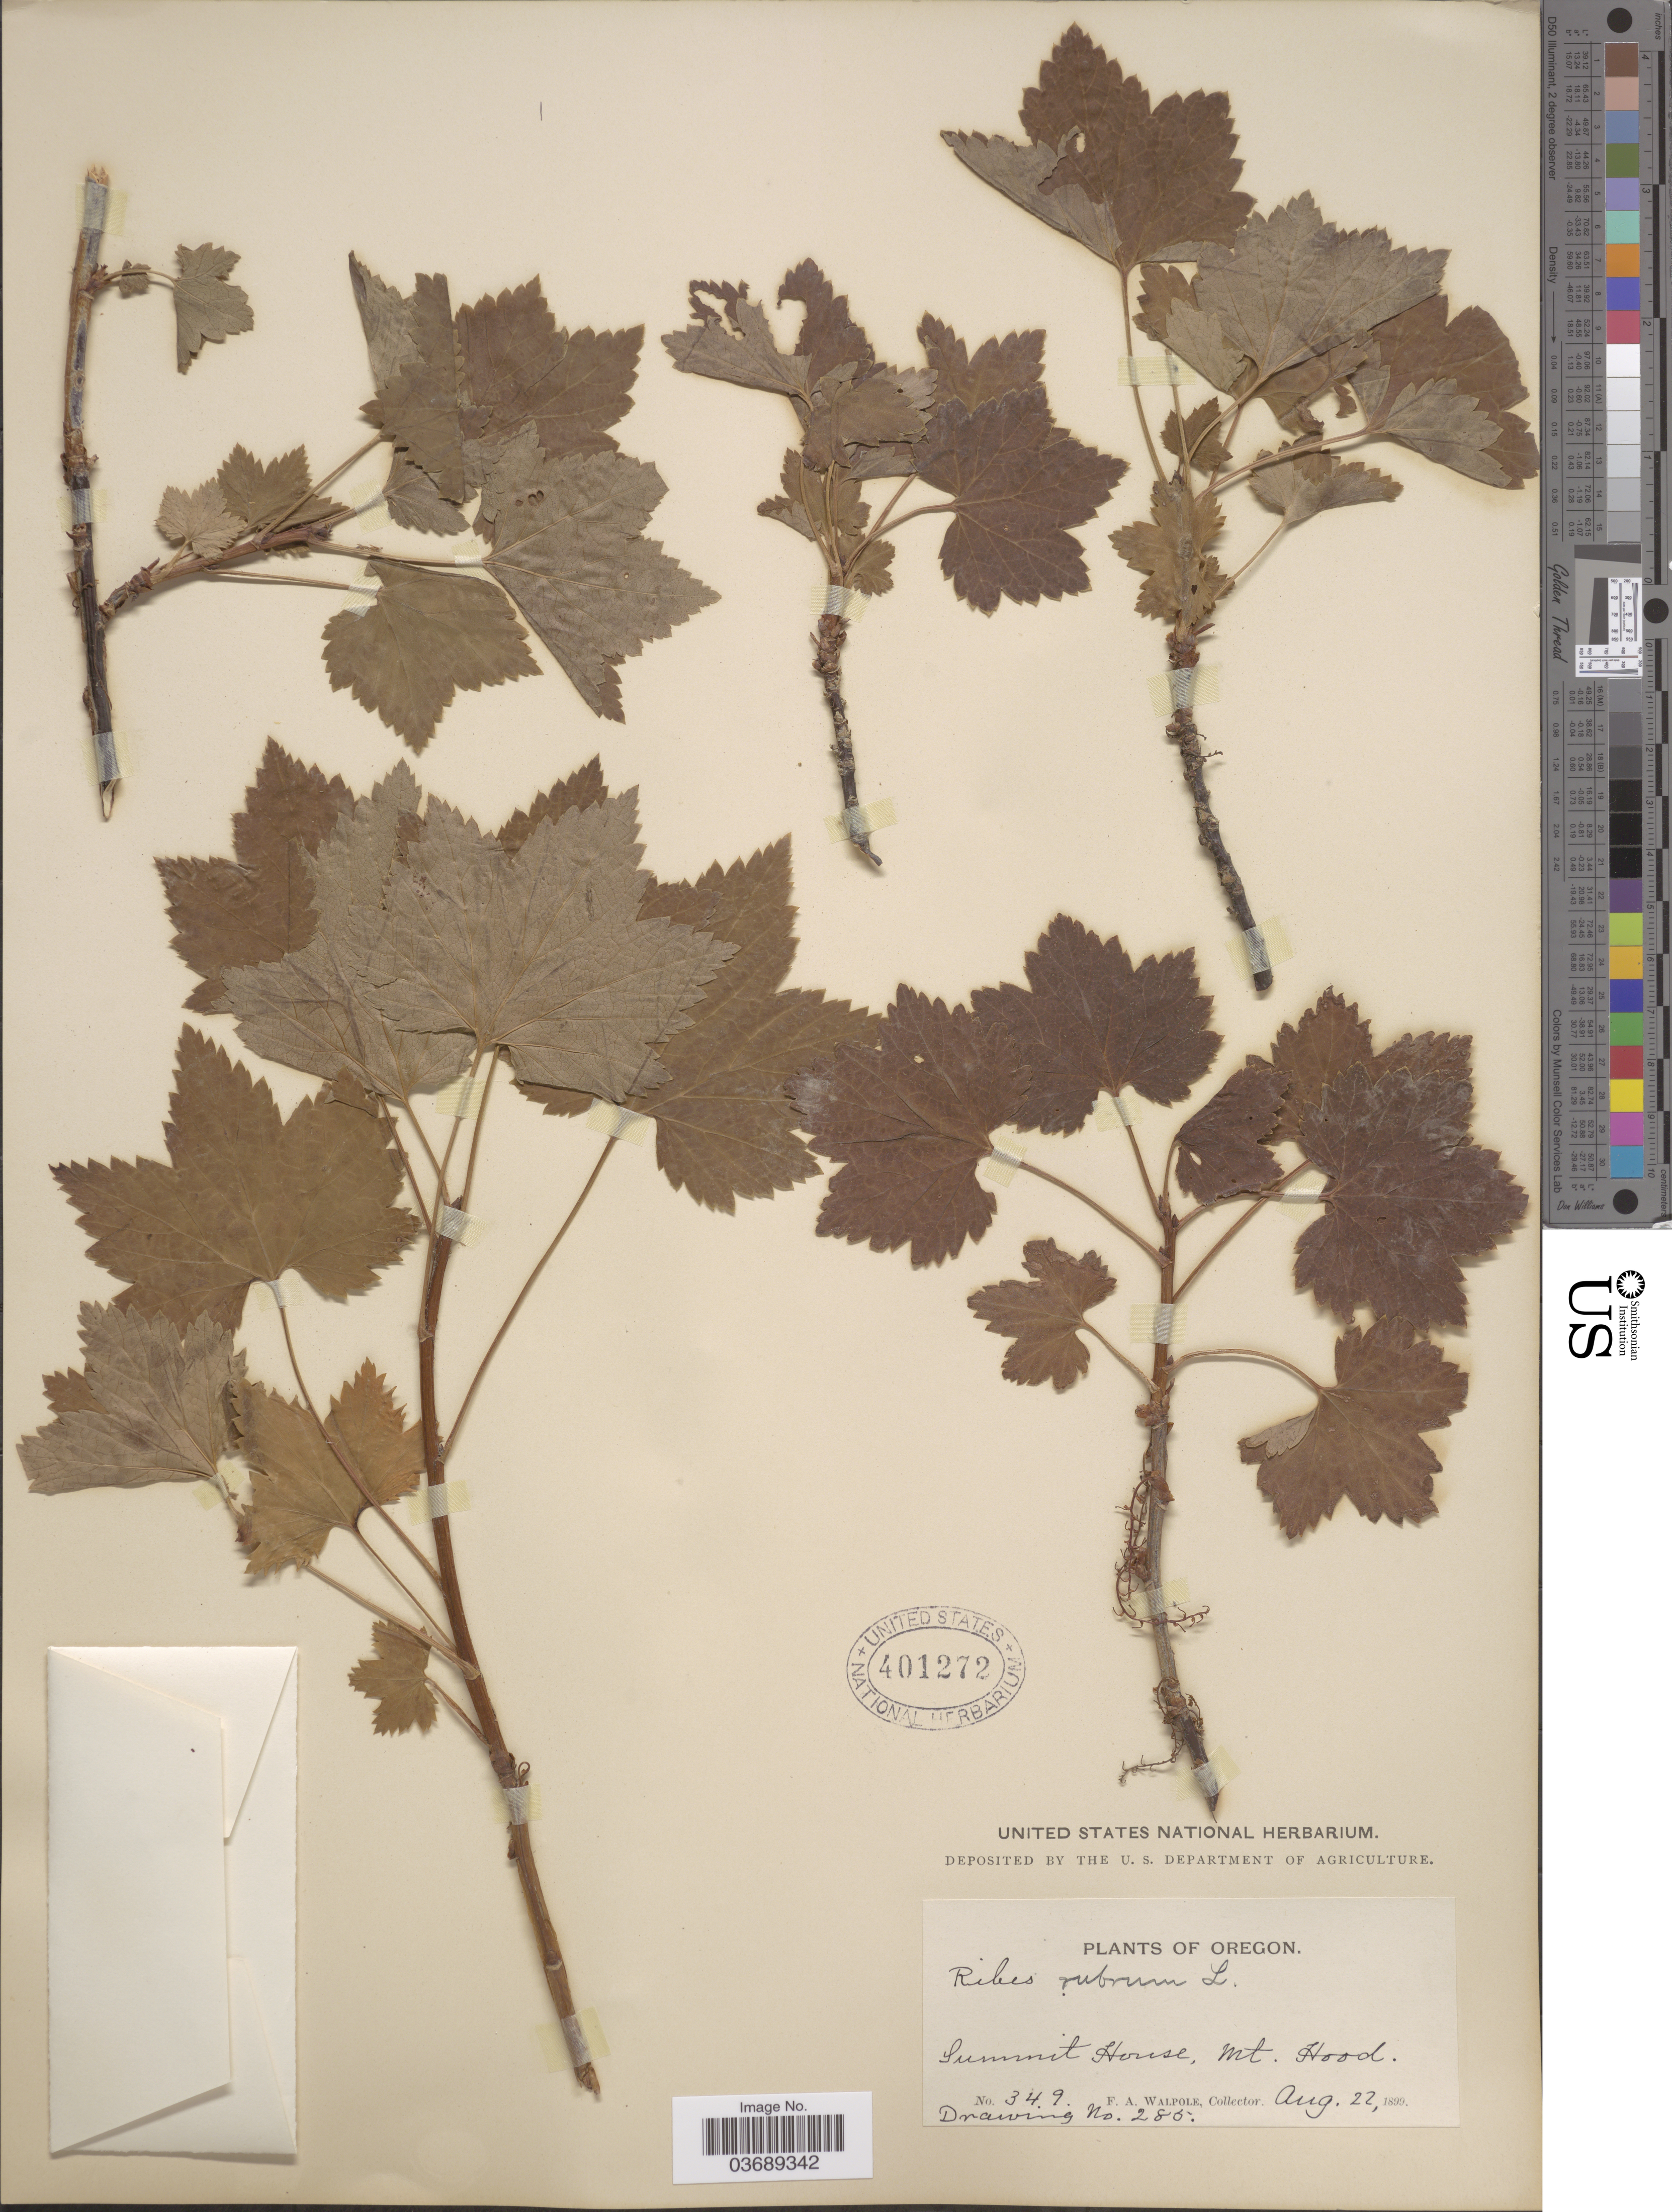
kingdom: Plantae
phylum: Tracheophyta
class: Magnoliopsida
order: Saxifragales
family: Grossulariaceae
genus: Ribes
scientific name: Ribes triste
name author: Pall.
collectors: F. Walpole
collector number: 349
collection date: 1899-08-22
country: United States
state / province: Oregon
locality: Summit House, Mt. Hood.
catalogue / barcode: US 401272